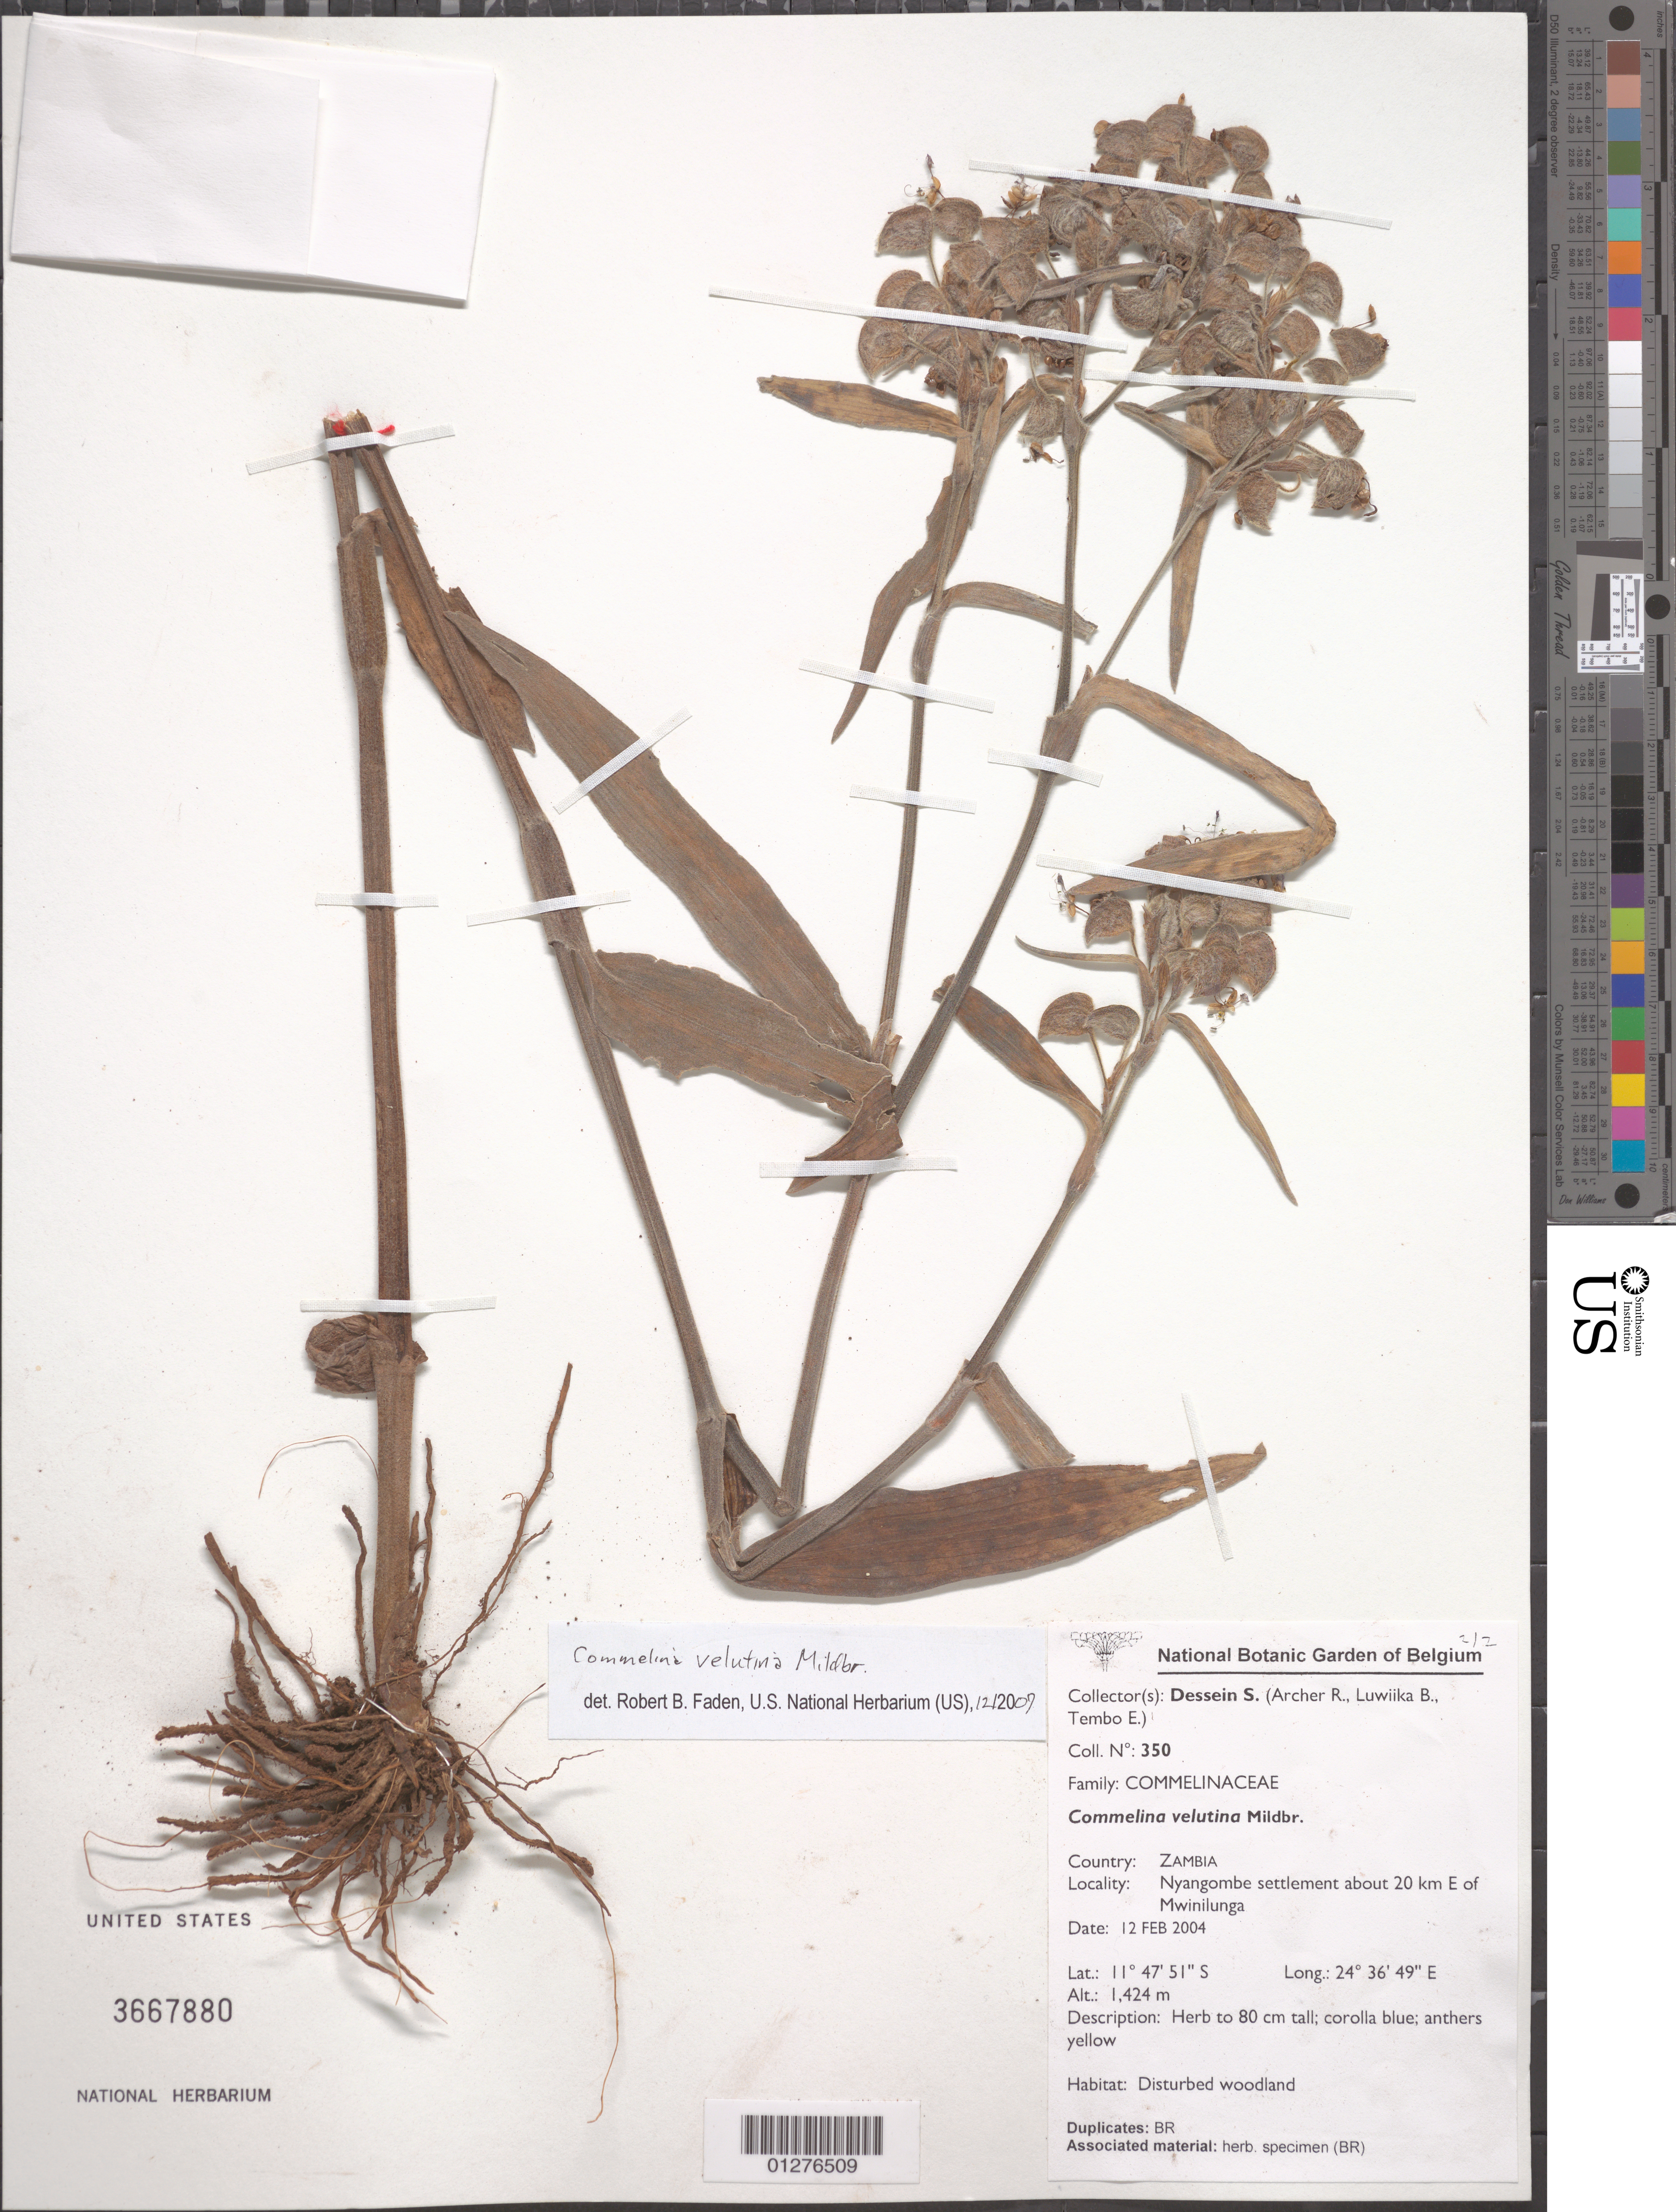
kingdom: Plantae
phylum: Tracheophyta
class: Liliopsida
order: Commelinales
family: Commelinaceae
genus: Commelina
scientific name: Commelina velutina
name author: Mildbr.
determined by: Faden, Robert B., (US), Smithsonian Institution - National Museum of Natural History (UNITED STATES)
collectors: S. Dessein et al.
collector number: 350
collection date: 2004-02-12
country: Zambia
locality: Nyangombe settlement about 20 km E of Mwinilunga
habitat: Disturbed woodland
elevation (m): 1424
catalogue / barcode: US 3667880